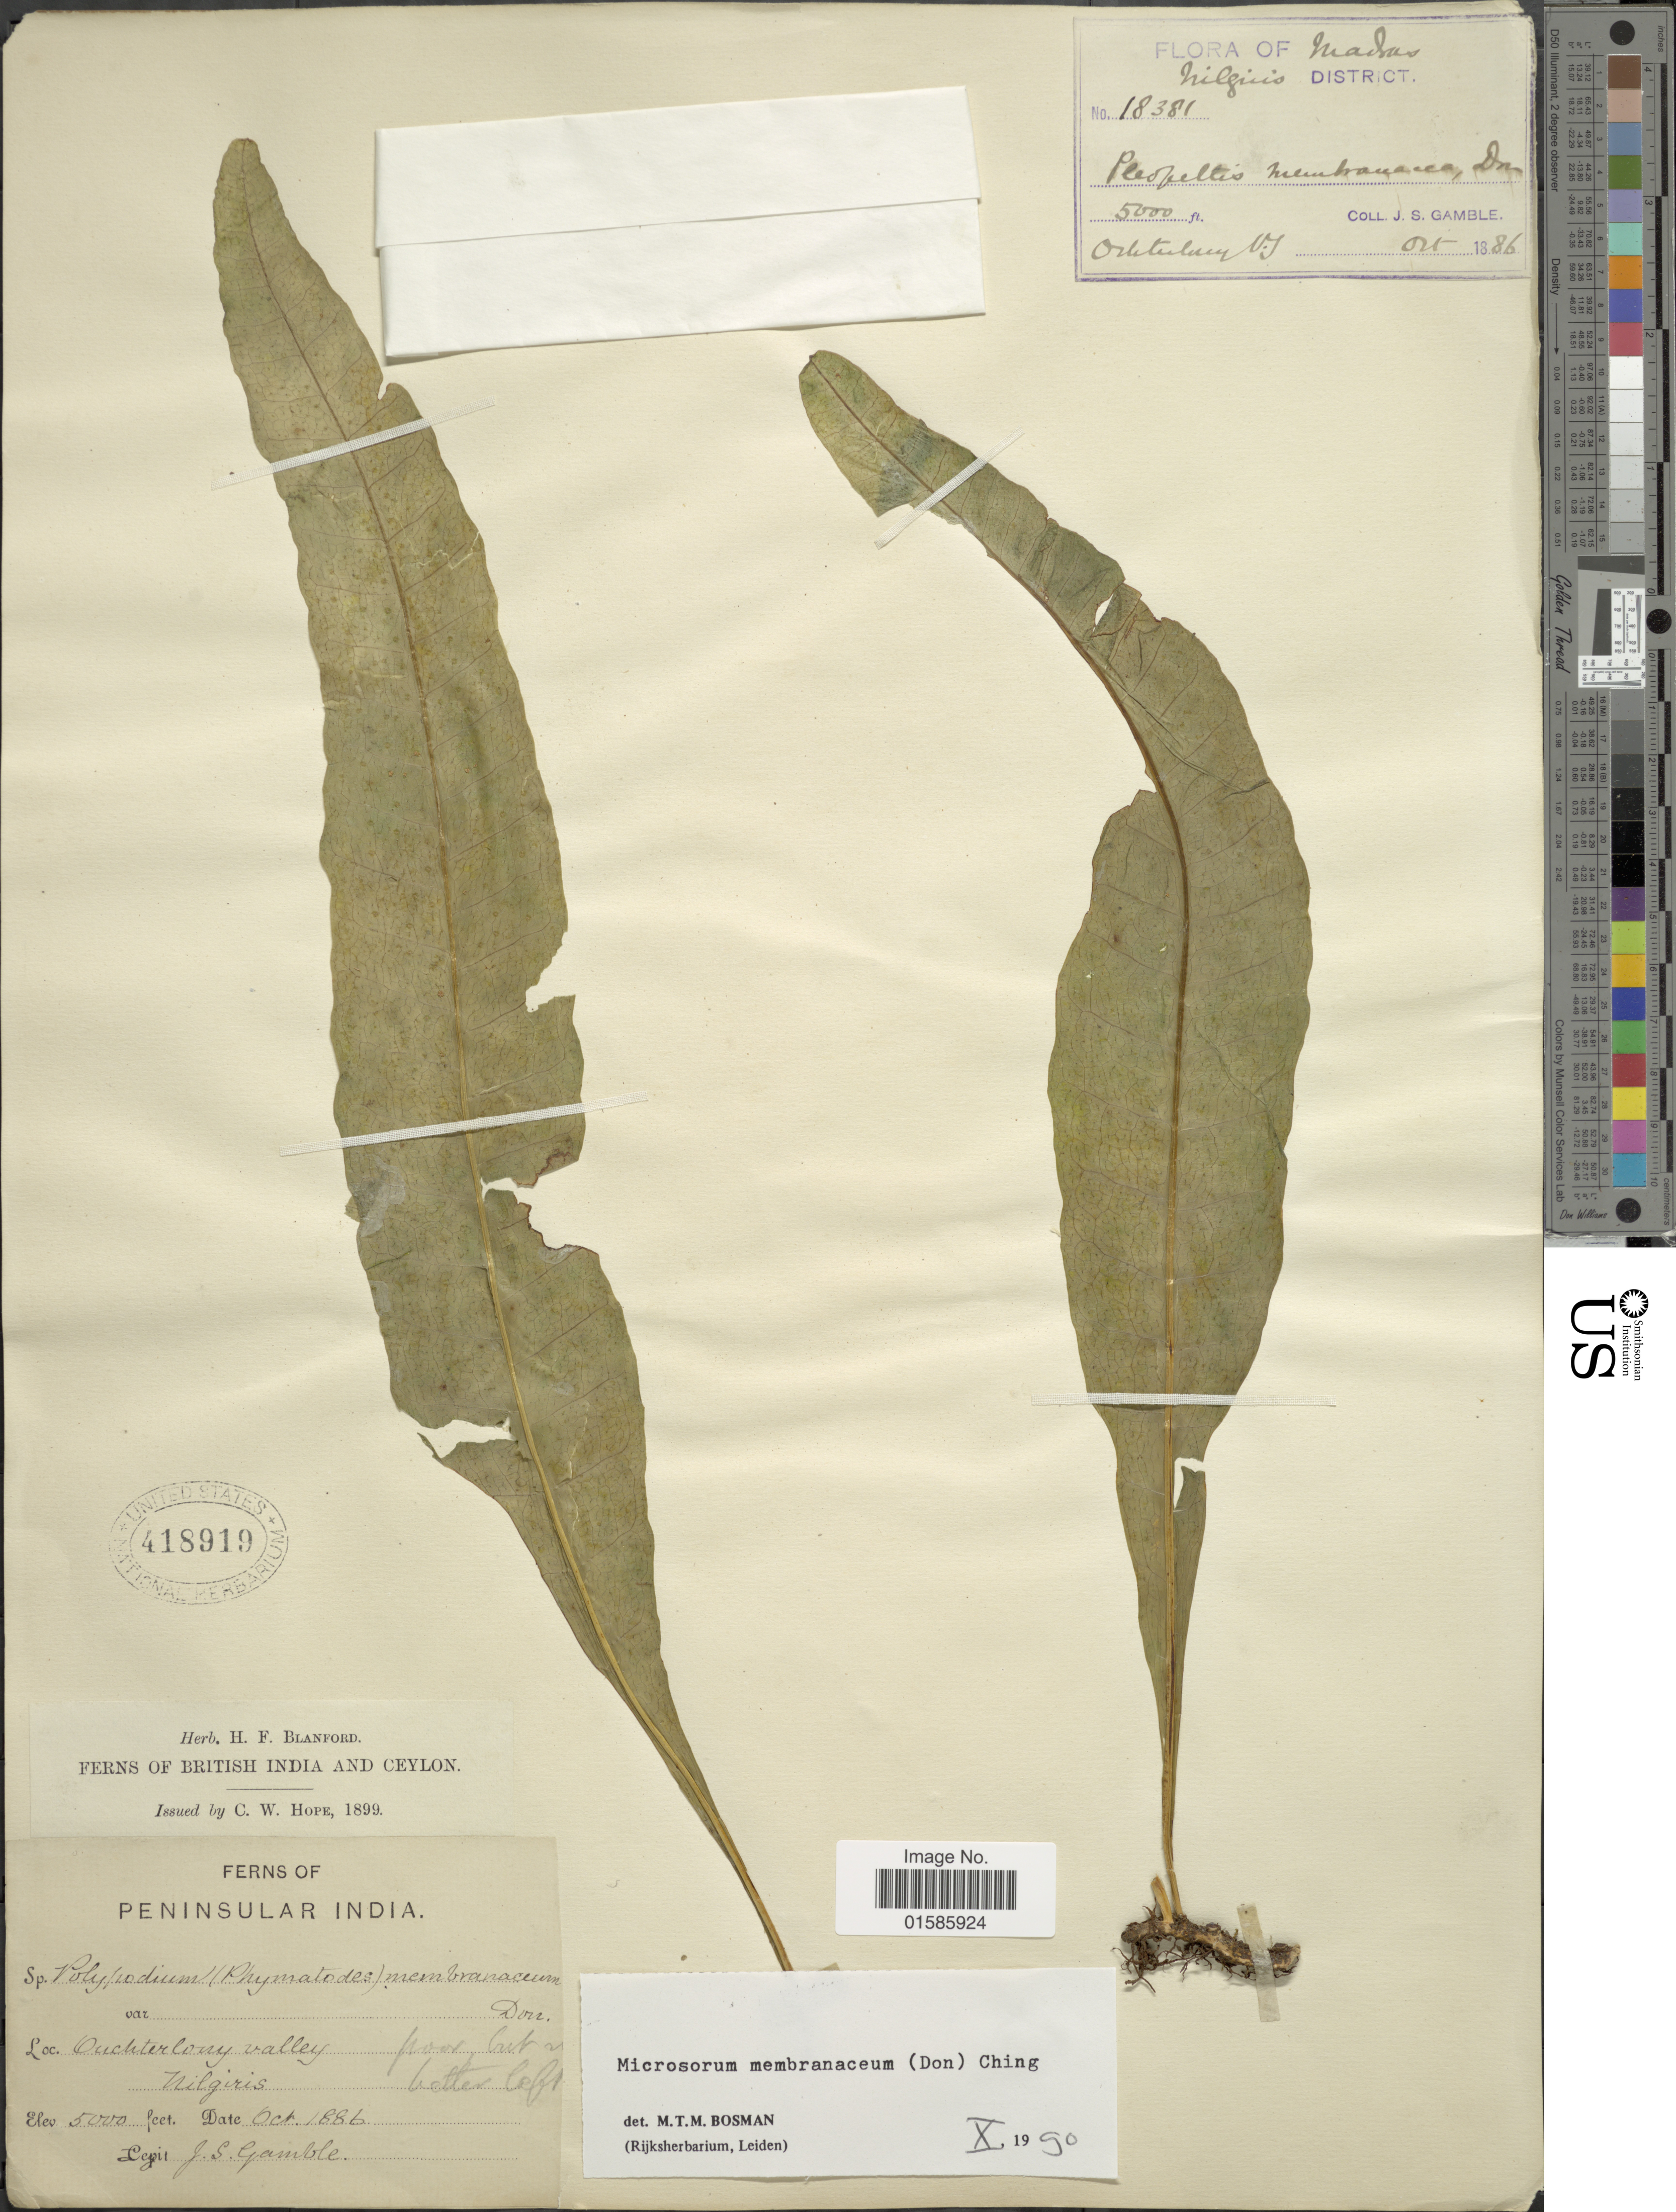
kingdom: Plantae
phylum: Tracheophyta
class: Polypodiopsida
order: Polypodiales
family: Polypodiaceae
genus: Microsorum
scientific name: Microsorum membranaceum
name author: (D. Don) Ching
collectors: J. S. Gamble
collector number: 18381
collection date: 1886-10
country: India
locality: Peninsular India, Ouchterlony valley, Nilgiris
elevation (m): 1524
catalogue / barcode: US 418919